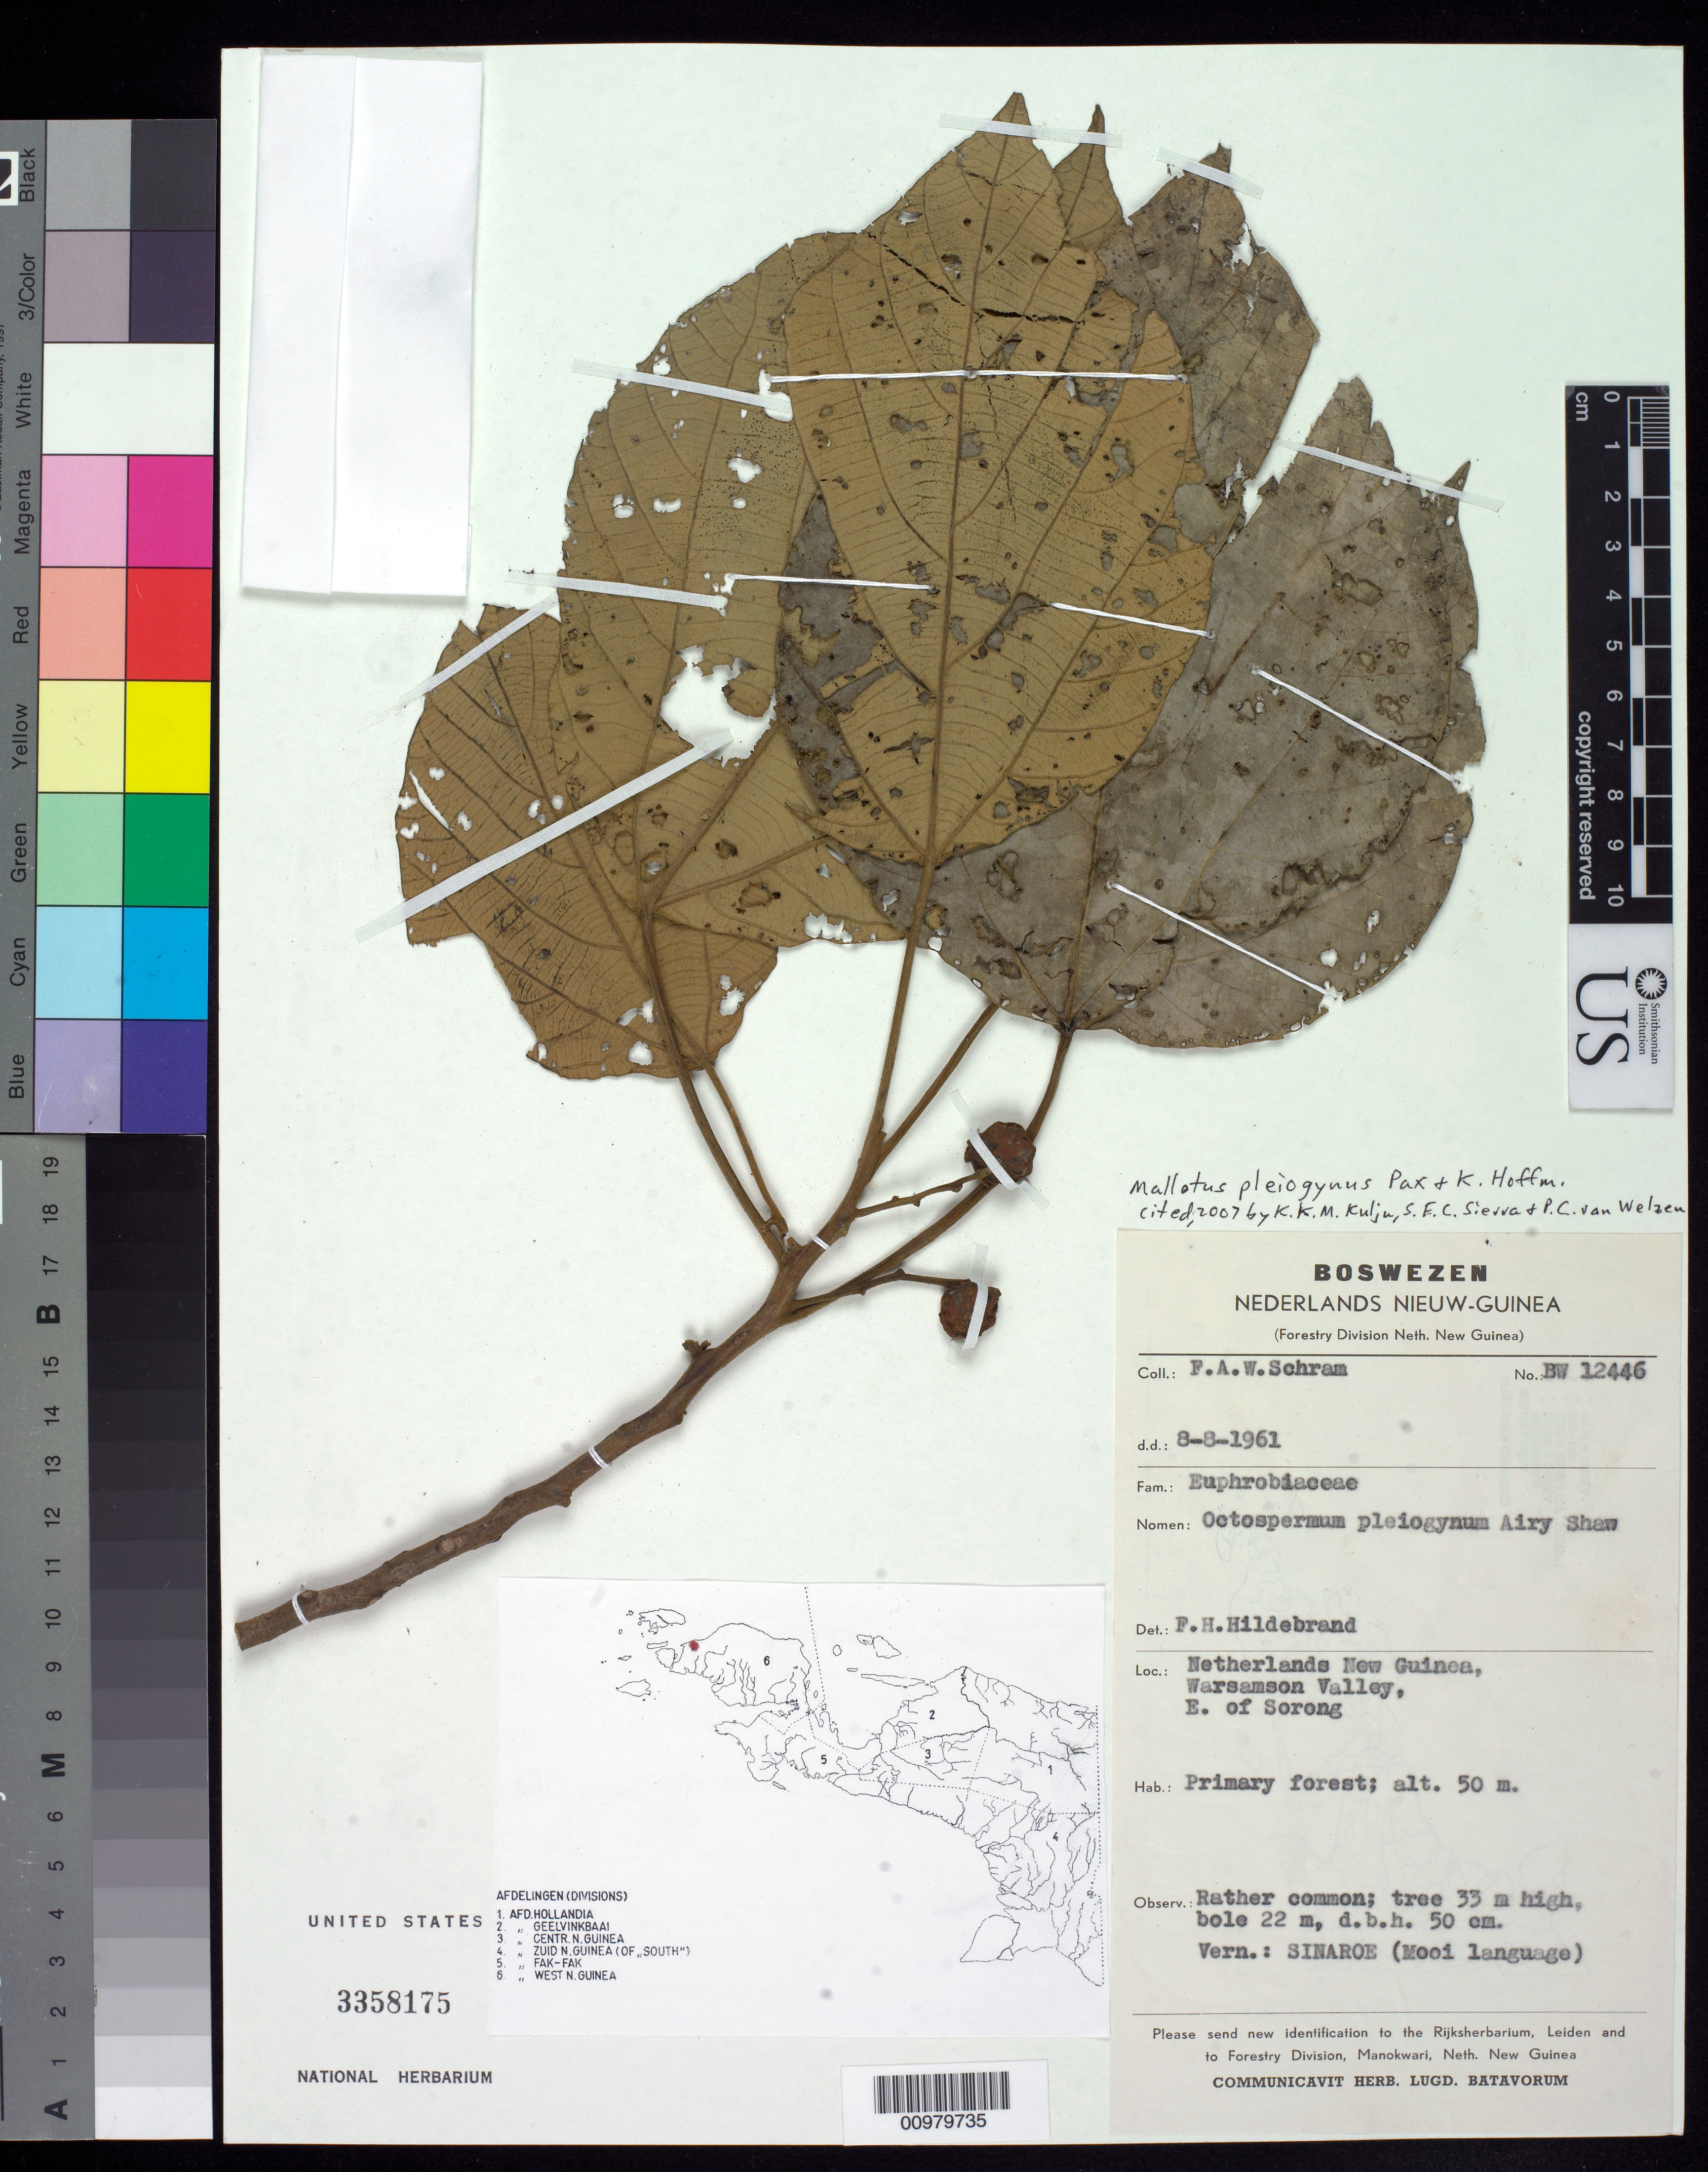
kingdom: Plantae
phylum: Tracheophyta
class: Magnoliopsida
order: Malpighiales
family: Euphorbiaceae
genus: Mallotus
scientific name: Mallotus pleiogynus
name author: Pax & K. Hoffm.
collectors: F.A.W. Schram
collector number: BW 12446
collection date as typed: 08 Aug 1961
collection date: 1961-08-08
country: Indonesia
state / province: Papua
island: New Guinea I.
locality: East of Sorong, Warsamson Valley. Sorong, Irian Jaya.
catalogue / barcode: US 3358175